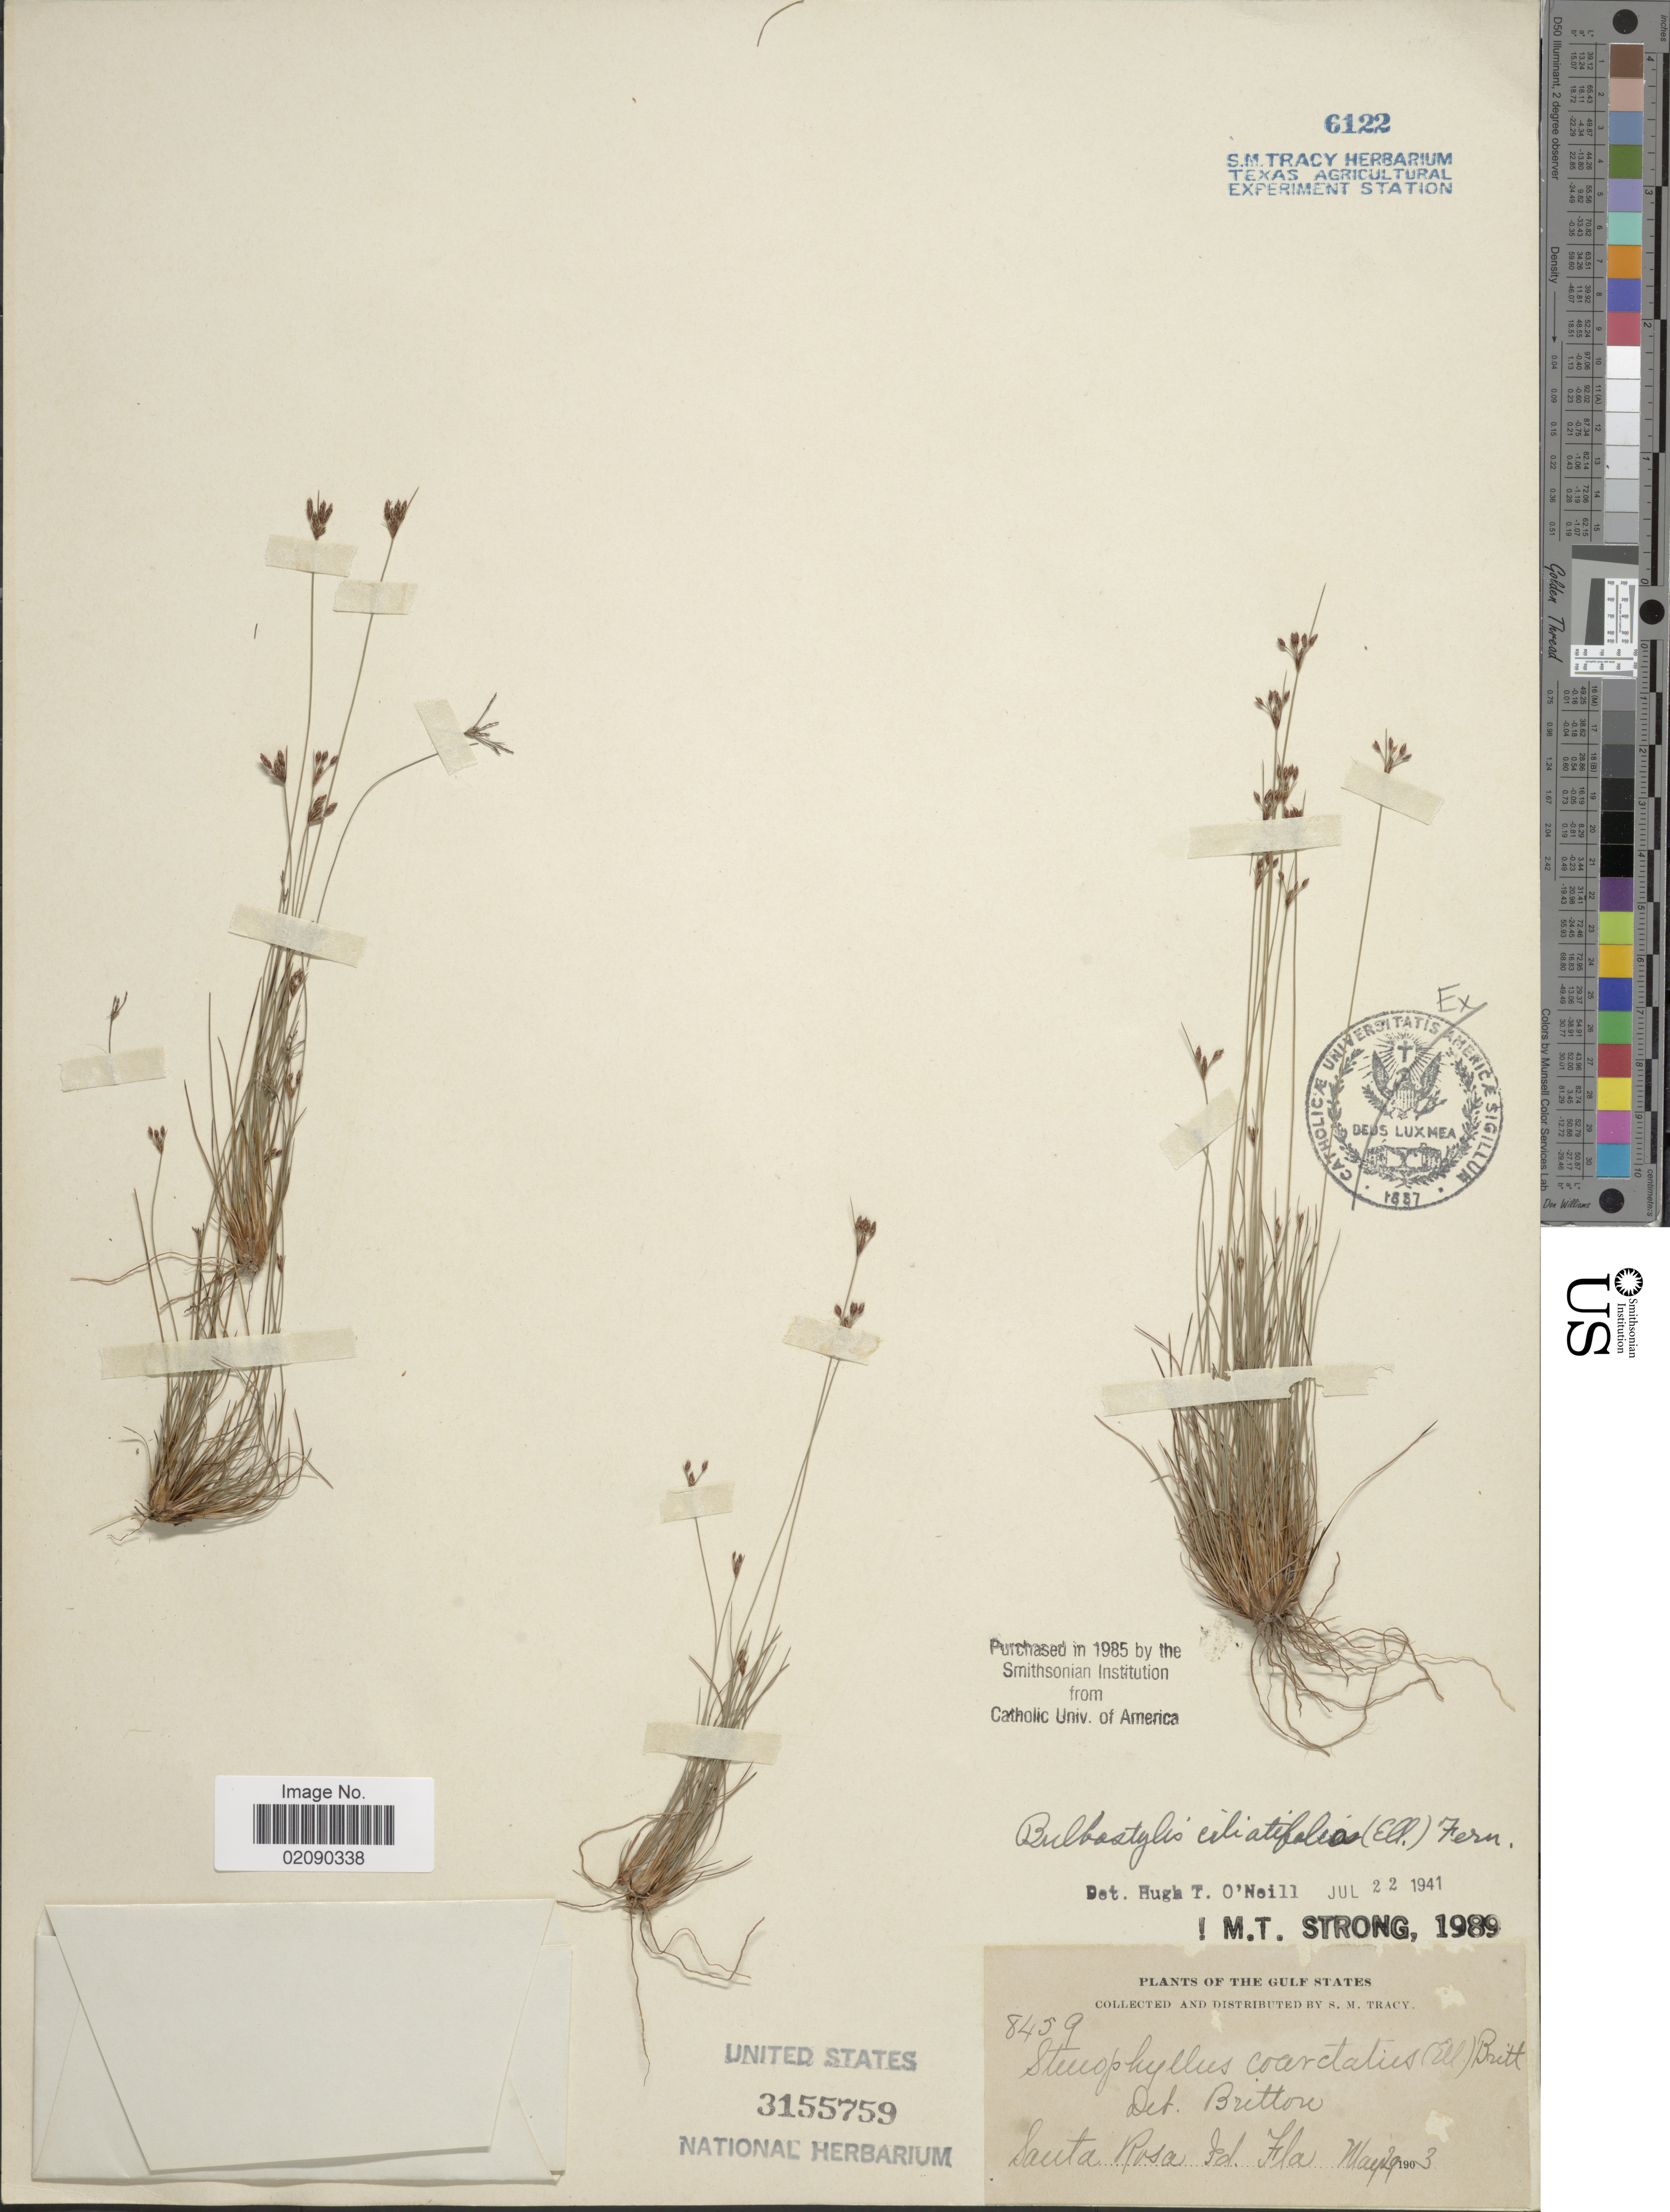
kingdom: Plantae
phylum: Tracheophyta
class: Liliopsida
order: Poales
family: Cyperaceae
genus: Bulbostylis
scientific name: Bulbostylis ciliatifolia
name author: (Elliott) Fernald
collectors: S. M. Tracy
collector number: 8459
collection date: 1903-05-29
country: United States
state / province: Florida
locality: Gulf States. Santa Rosa Id.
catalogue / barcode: US 3155759